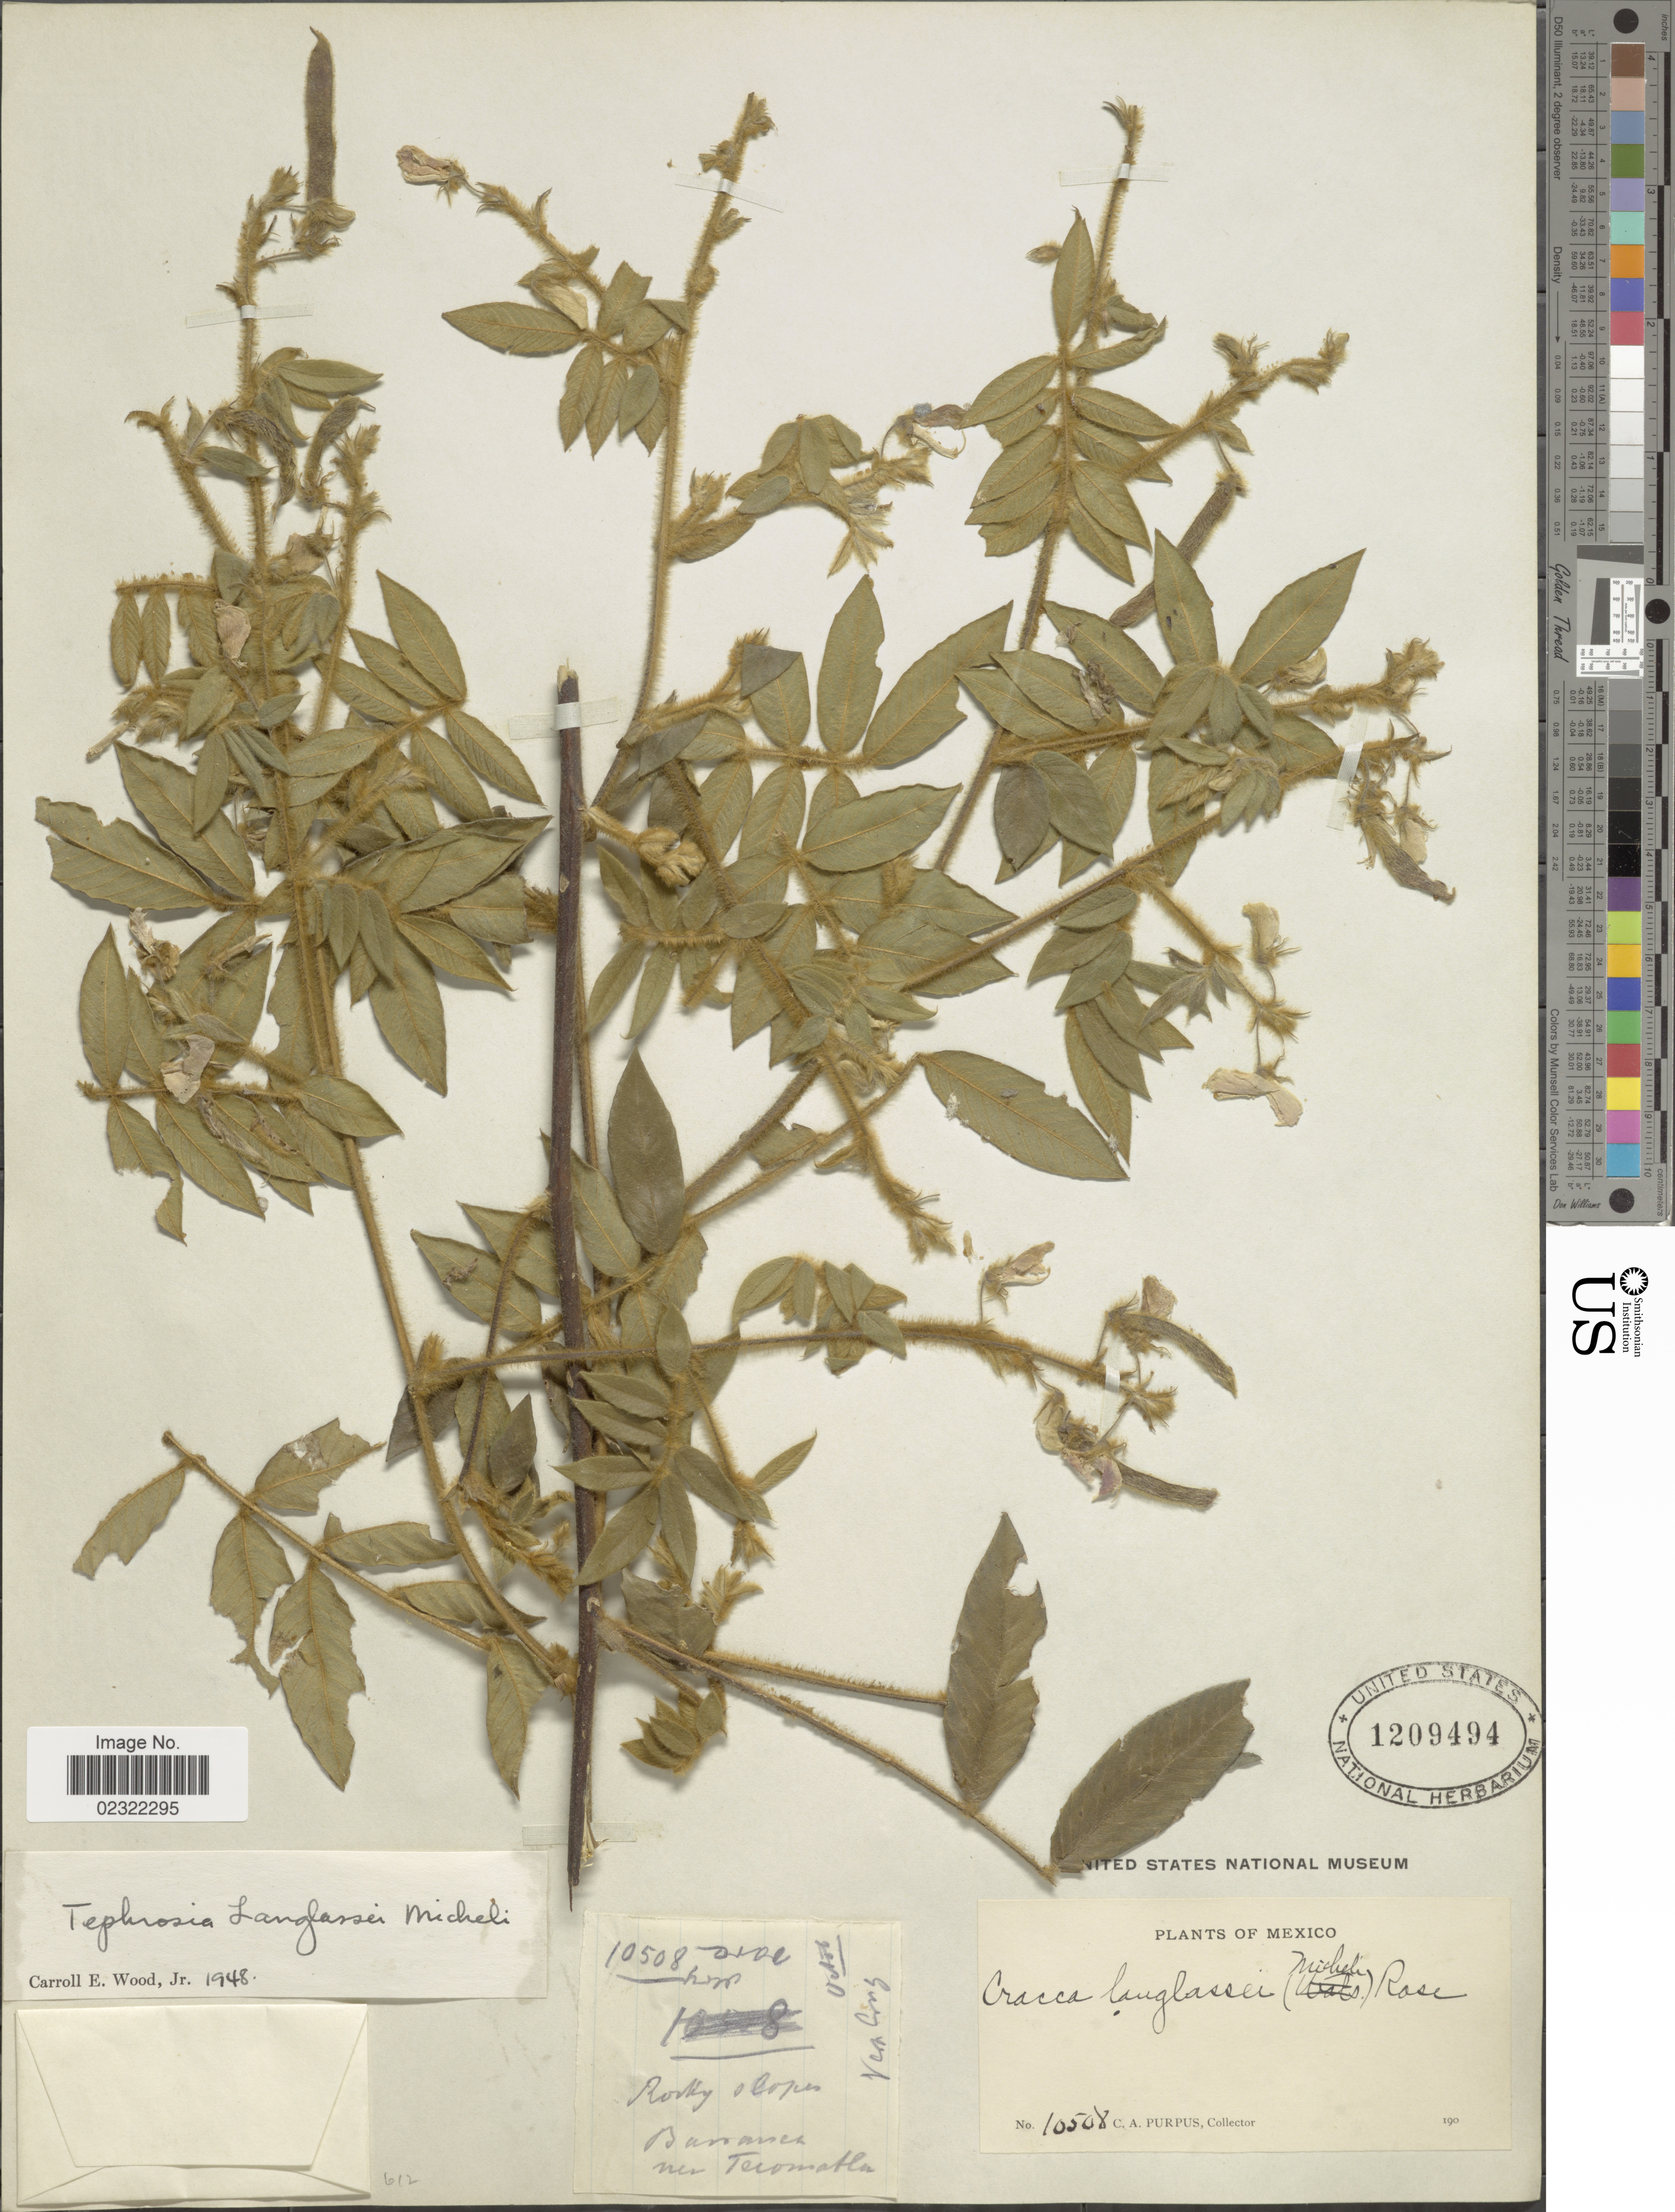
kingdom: Plantae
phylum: Tracheophyta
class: Magnoliopsida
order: Fabales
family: Fabaceae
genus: Tephrosia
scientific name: Tephrosia langlassei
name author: Micheli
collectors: C. A. Purpus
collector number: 10508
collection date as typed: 190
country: Mexico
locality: Mexico.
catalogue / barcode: US 1209494